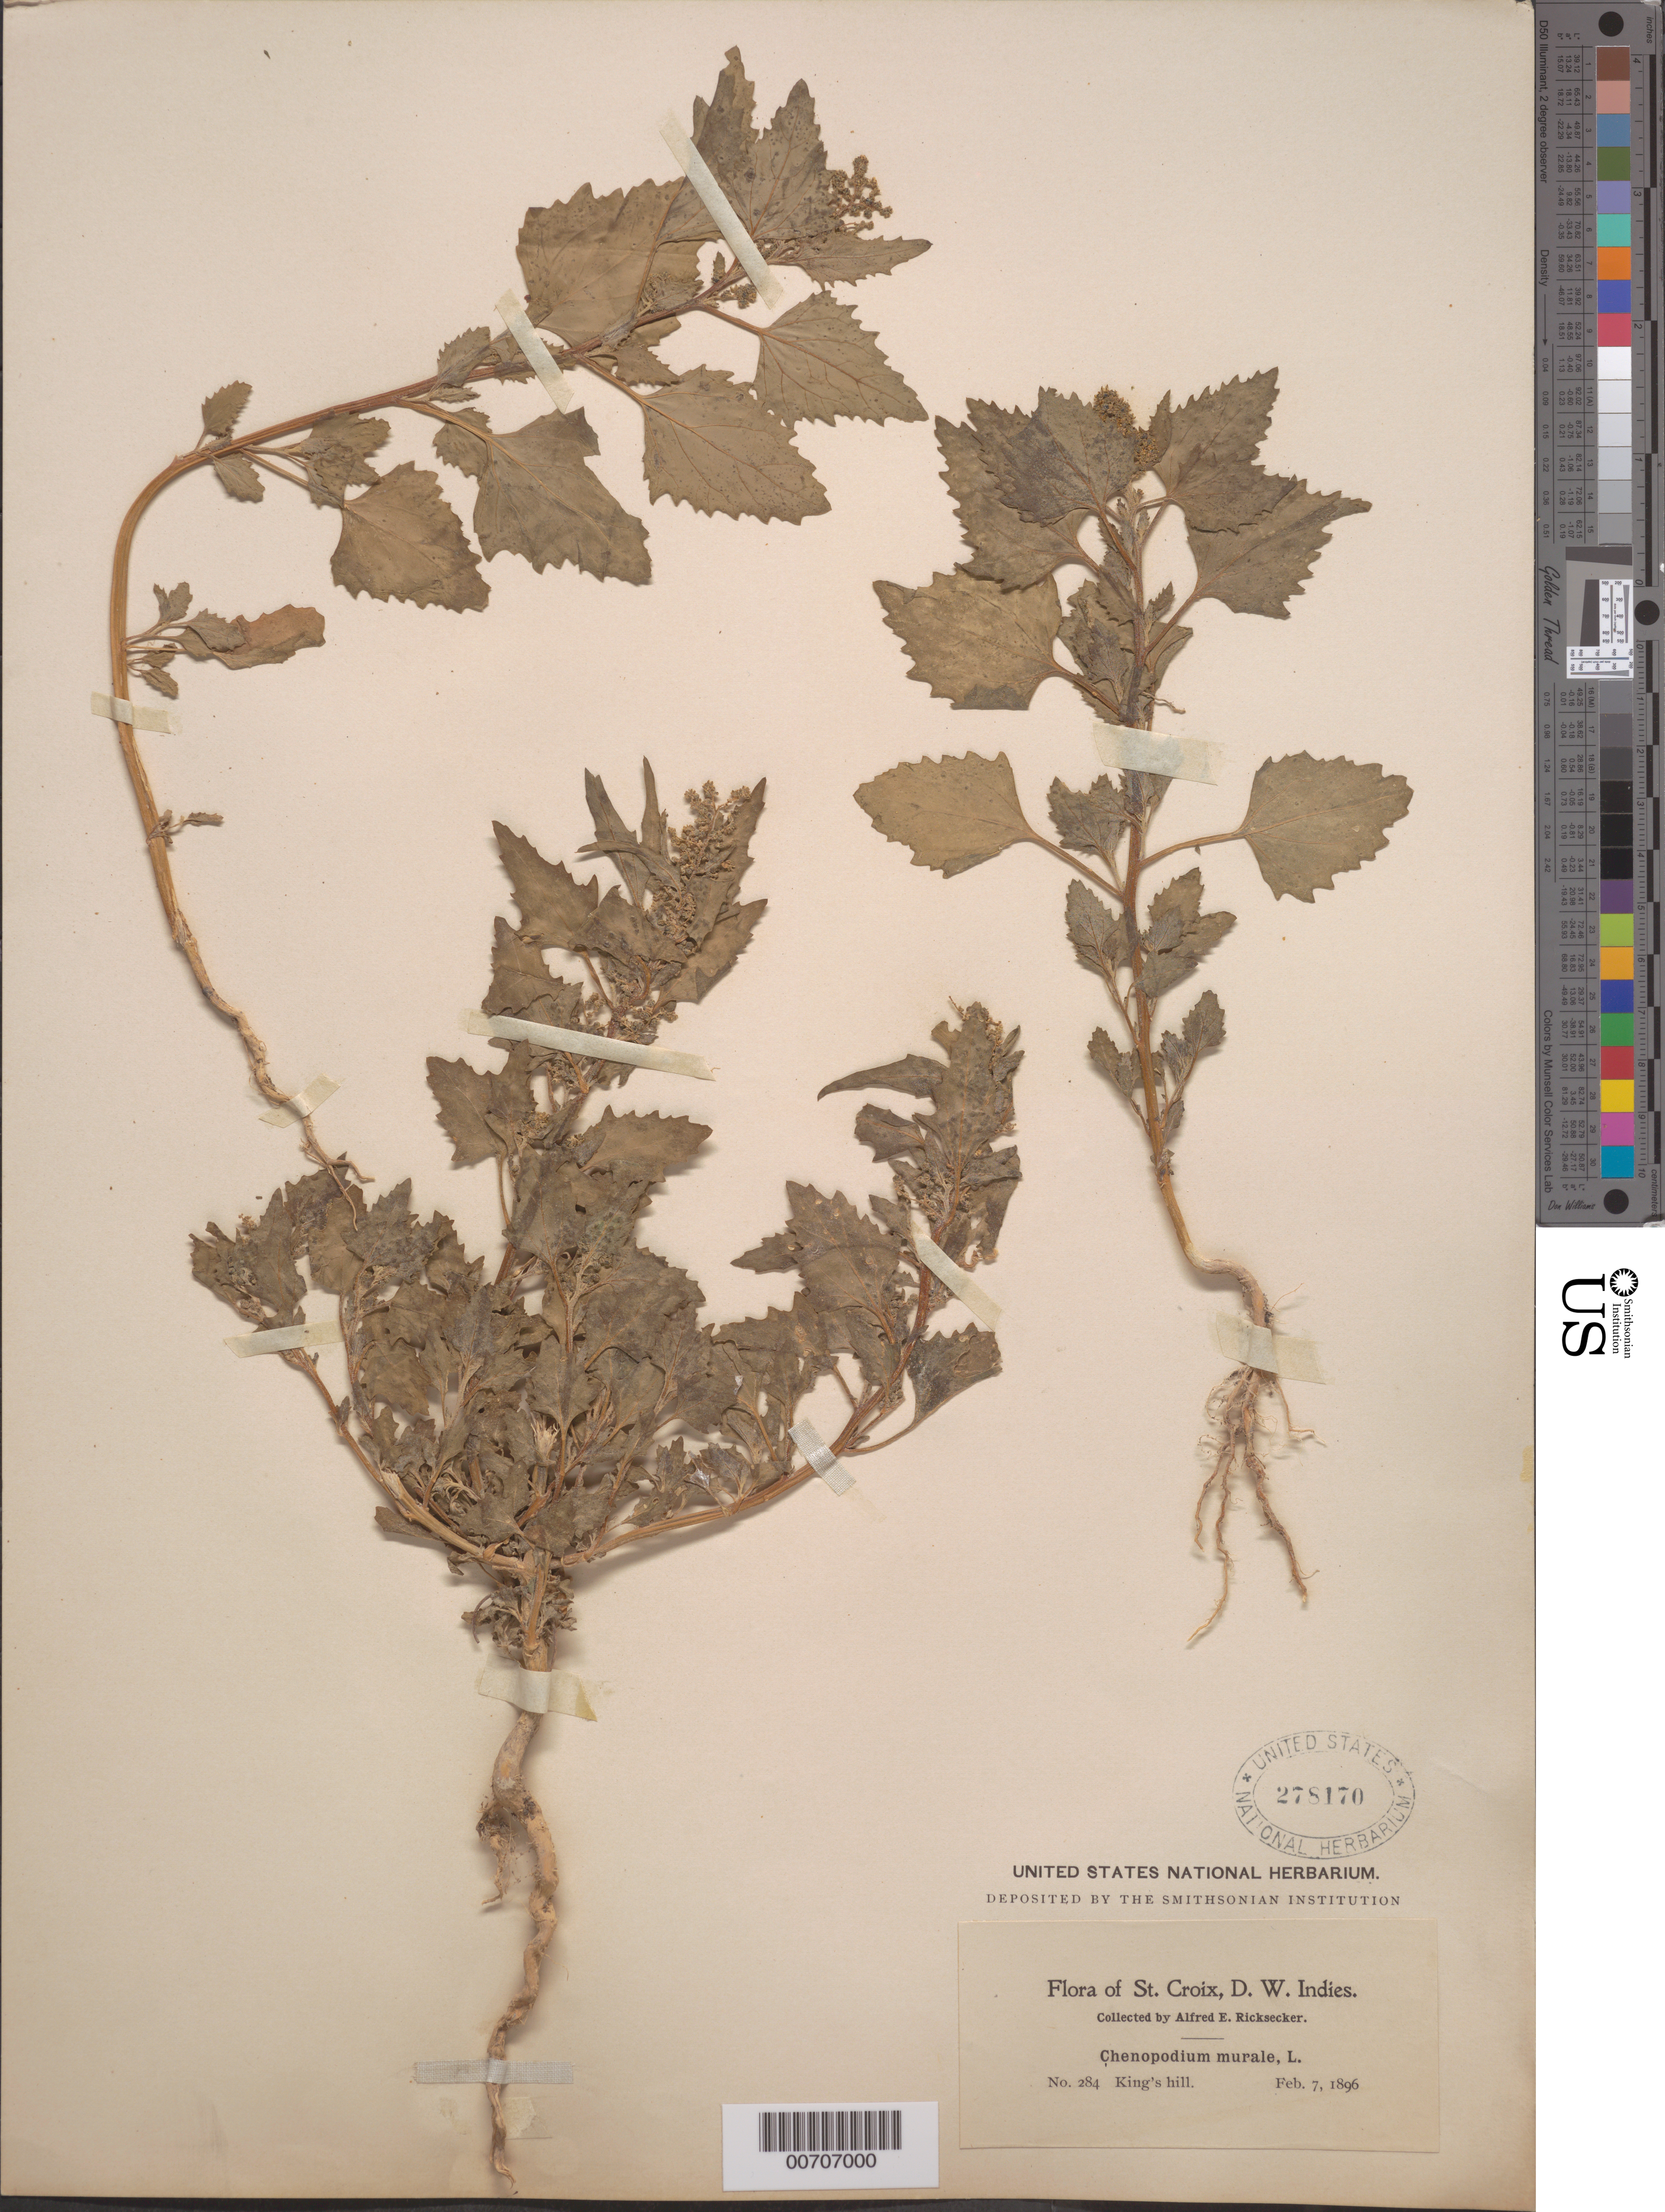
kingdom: Plantae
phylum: Tracheophyta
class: Magnoliopsida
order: Caryophyllales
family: Amaranthaceae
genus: Chenopodium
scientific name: Chenopodium murale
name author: L.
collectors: A. E. Ricksecker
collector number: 284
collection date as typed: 07 Feb 1896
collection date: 1896-02-07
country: U.S. Virgin Islands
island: St. Croix Island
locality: King's hill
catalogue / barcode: US 278170